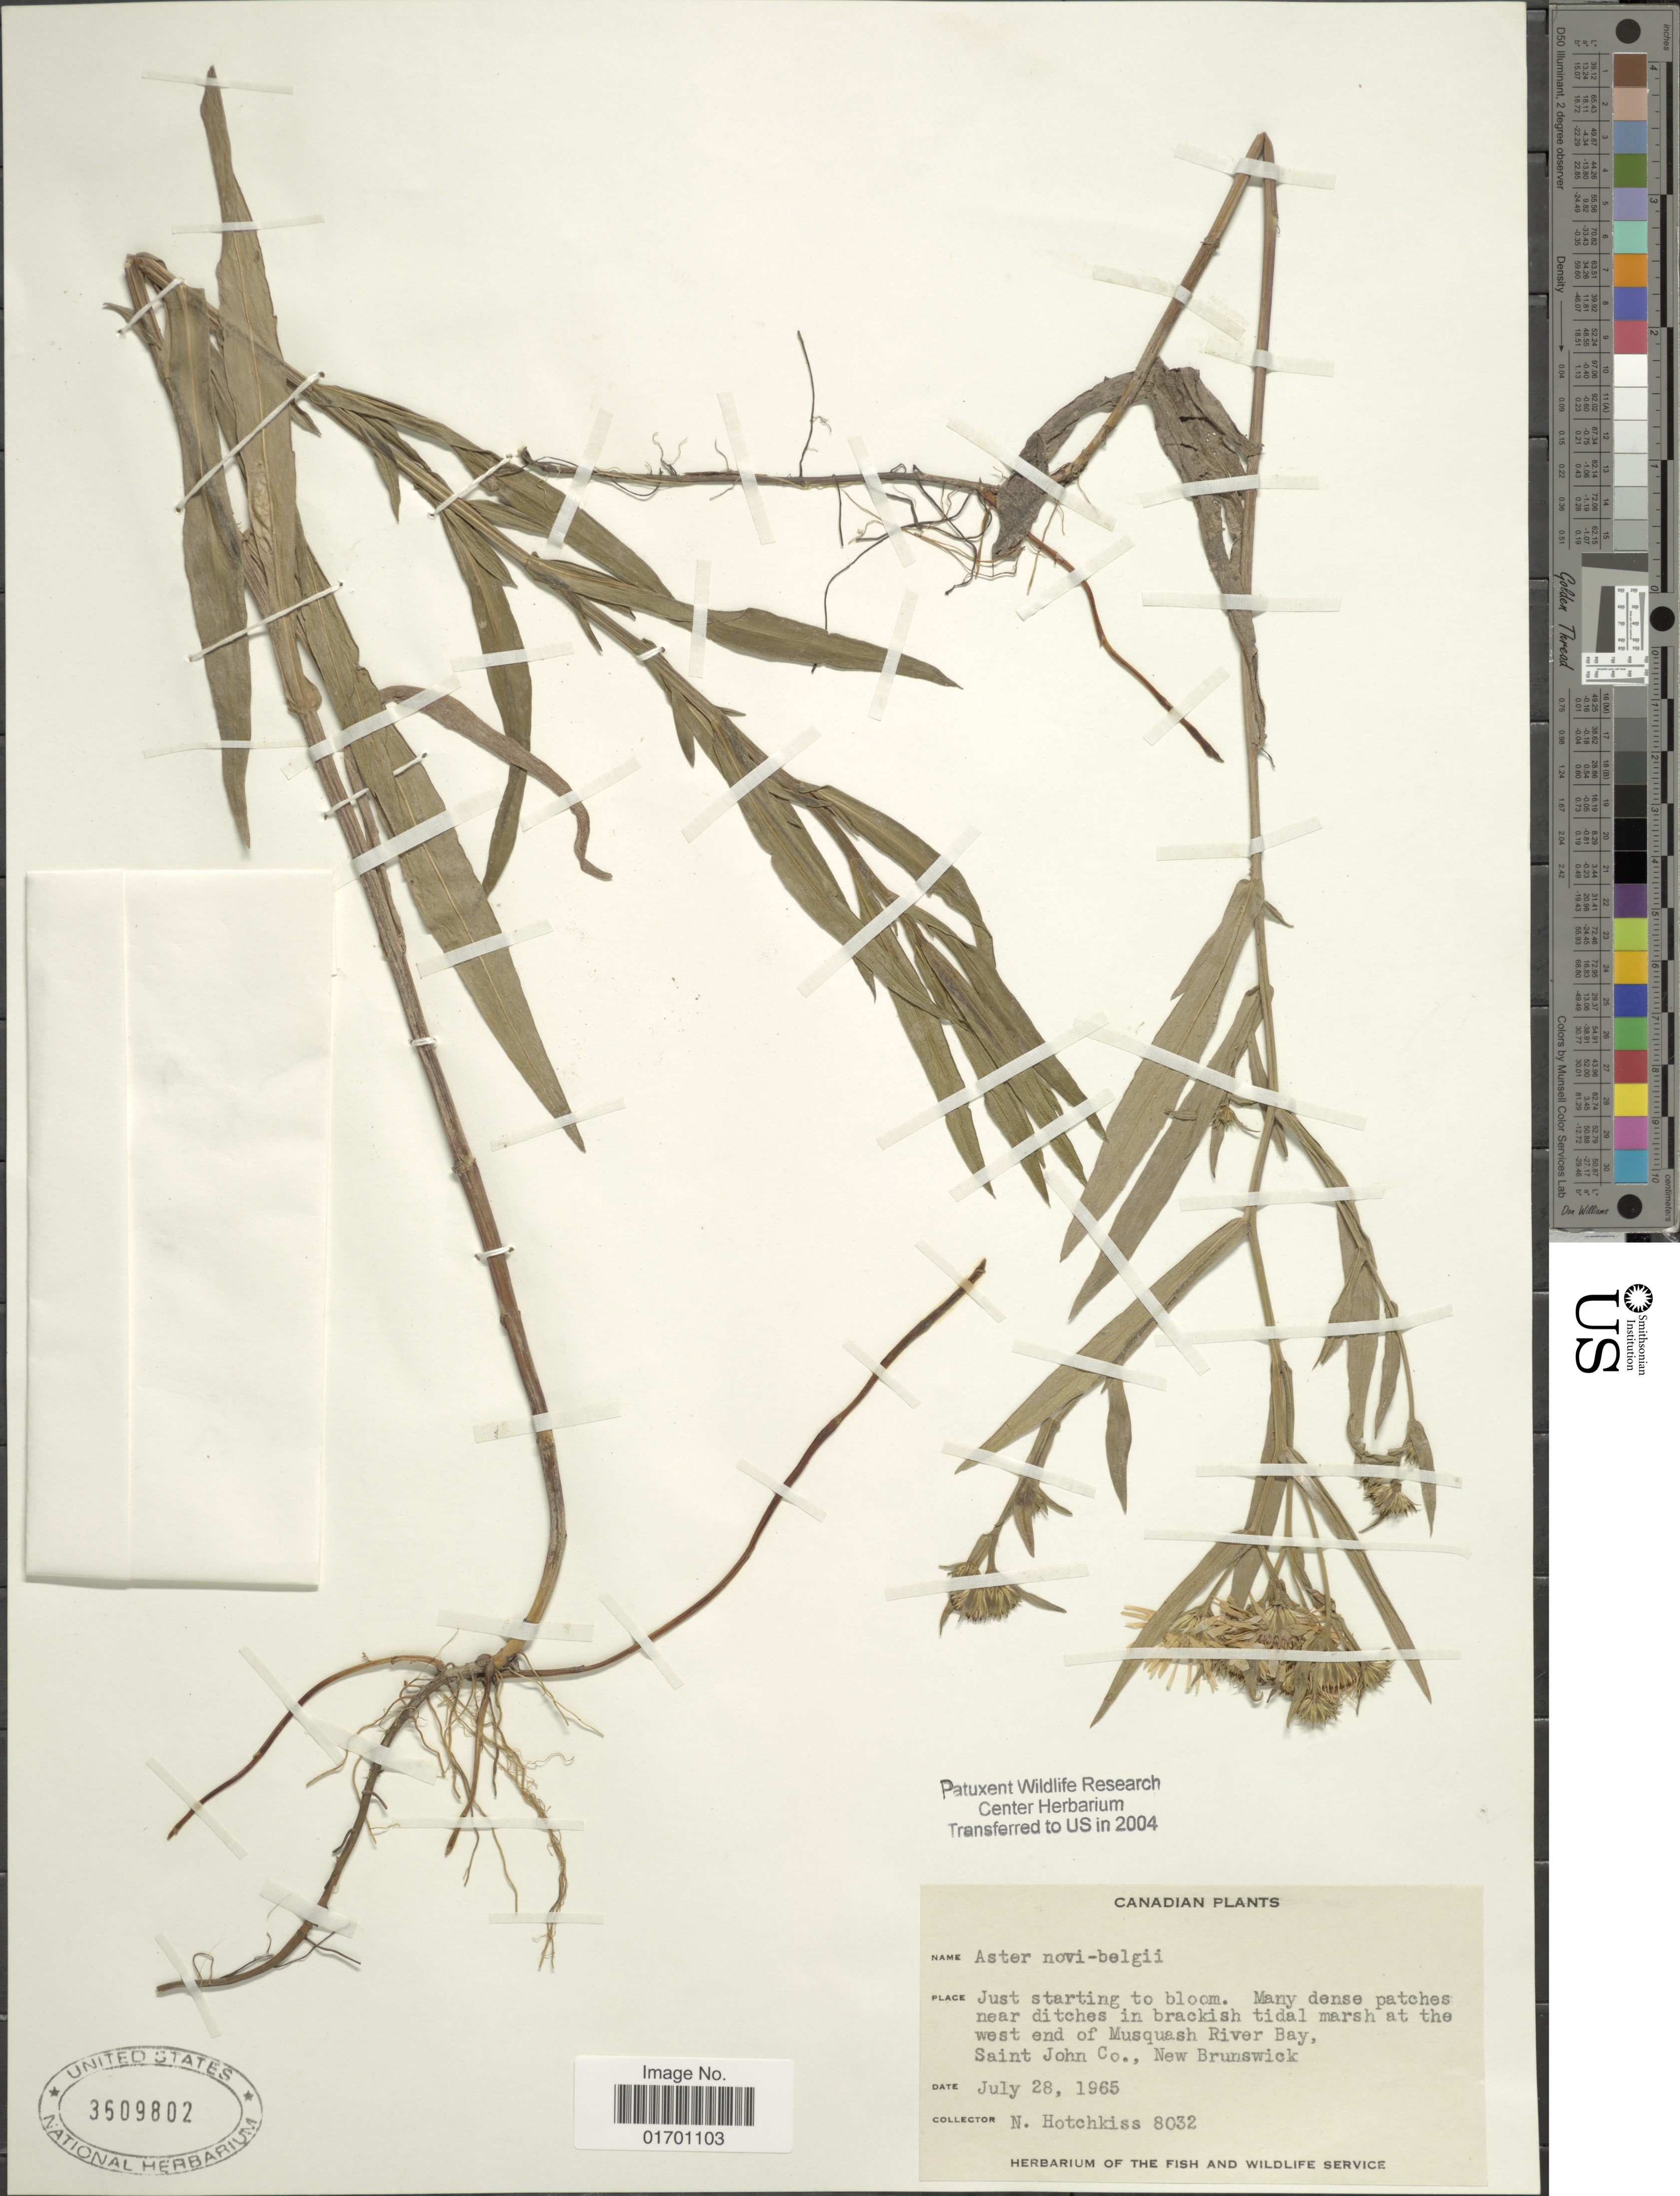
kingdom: Plantae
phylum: Tracheophyta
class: Magnoliopsida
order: Asterales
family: Asteraceae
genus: Symphyotrichum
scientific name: Symphyotrichum novi-belgii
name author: (L.) G.L. Nesom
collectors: N. Hitchkiss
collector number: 8032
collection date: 1965-07-28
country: Canada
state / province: New Brunswick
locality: Many dense patches near dicthes in brackish tidal marsh at the west end of Musquash River Bay, Saint John Co.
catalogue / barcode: US 3609802